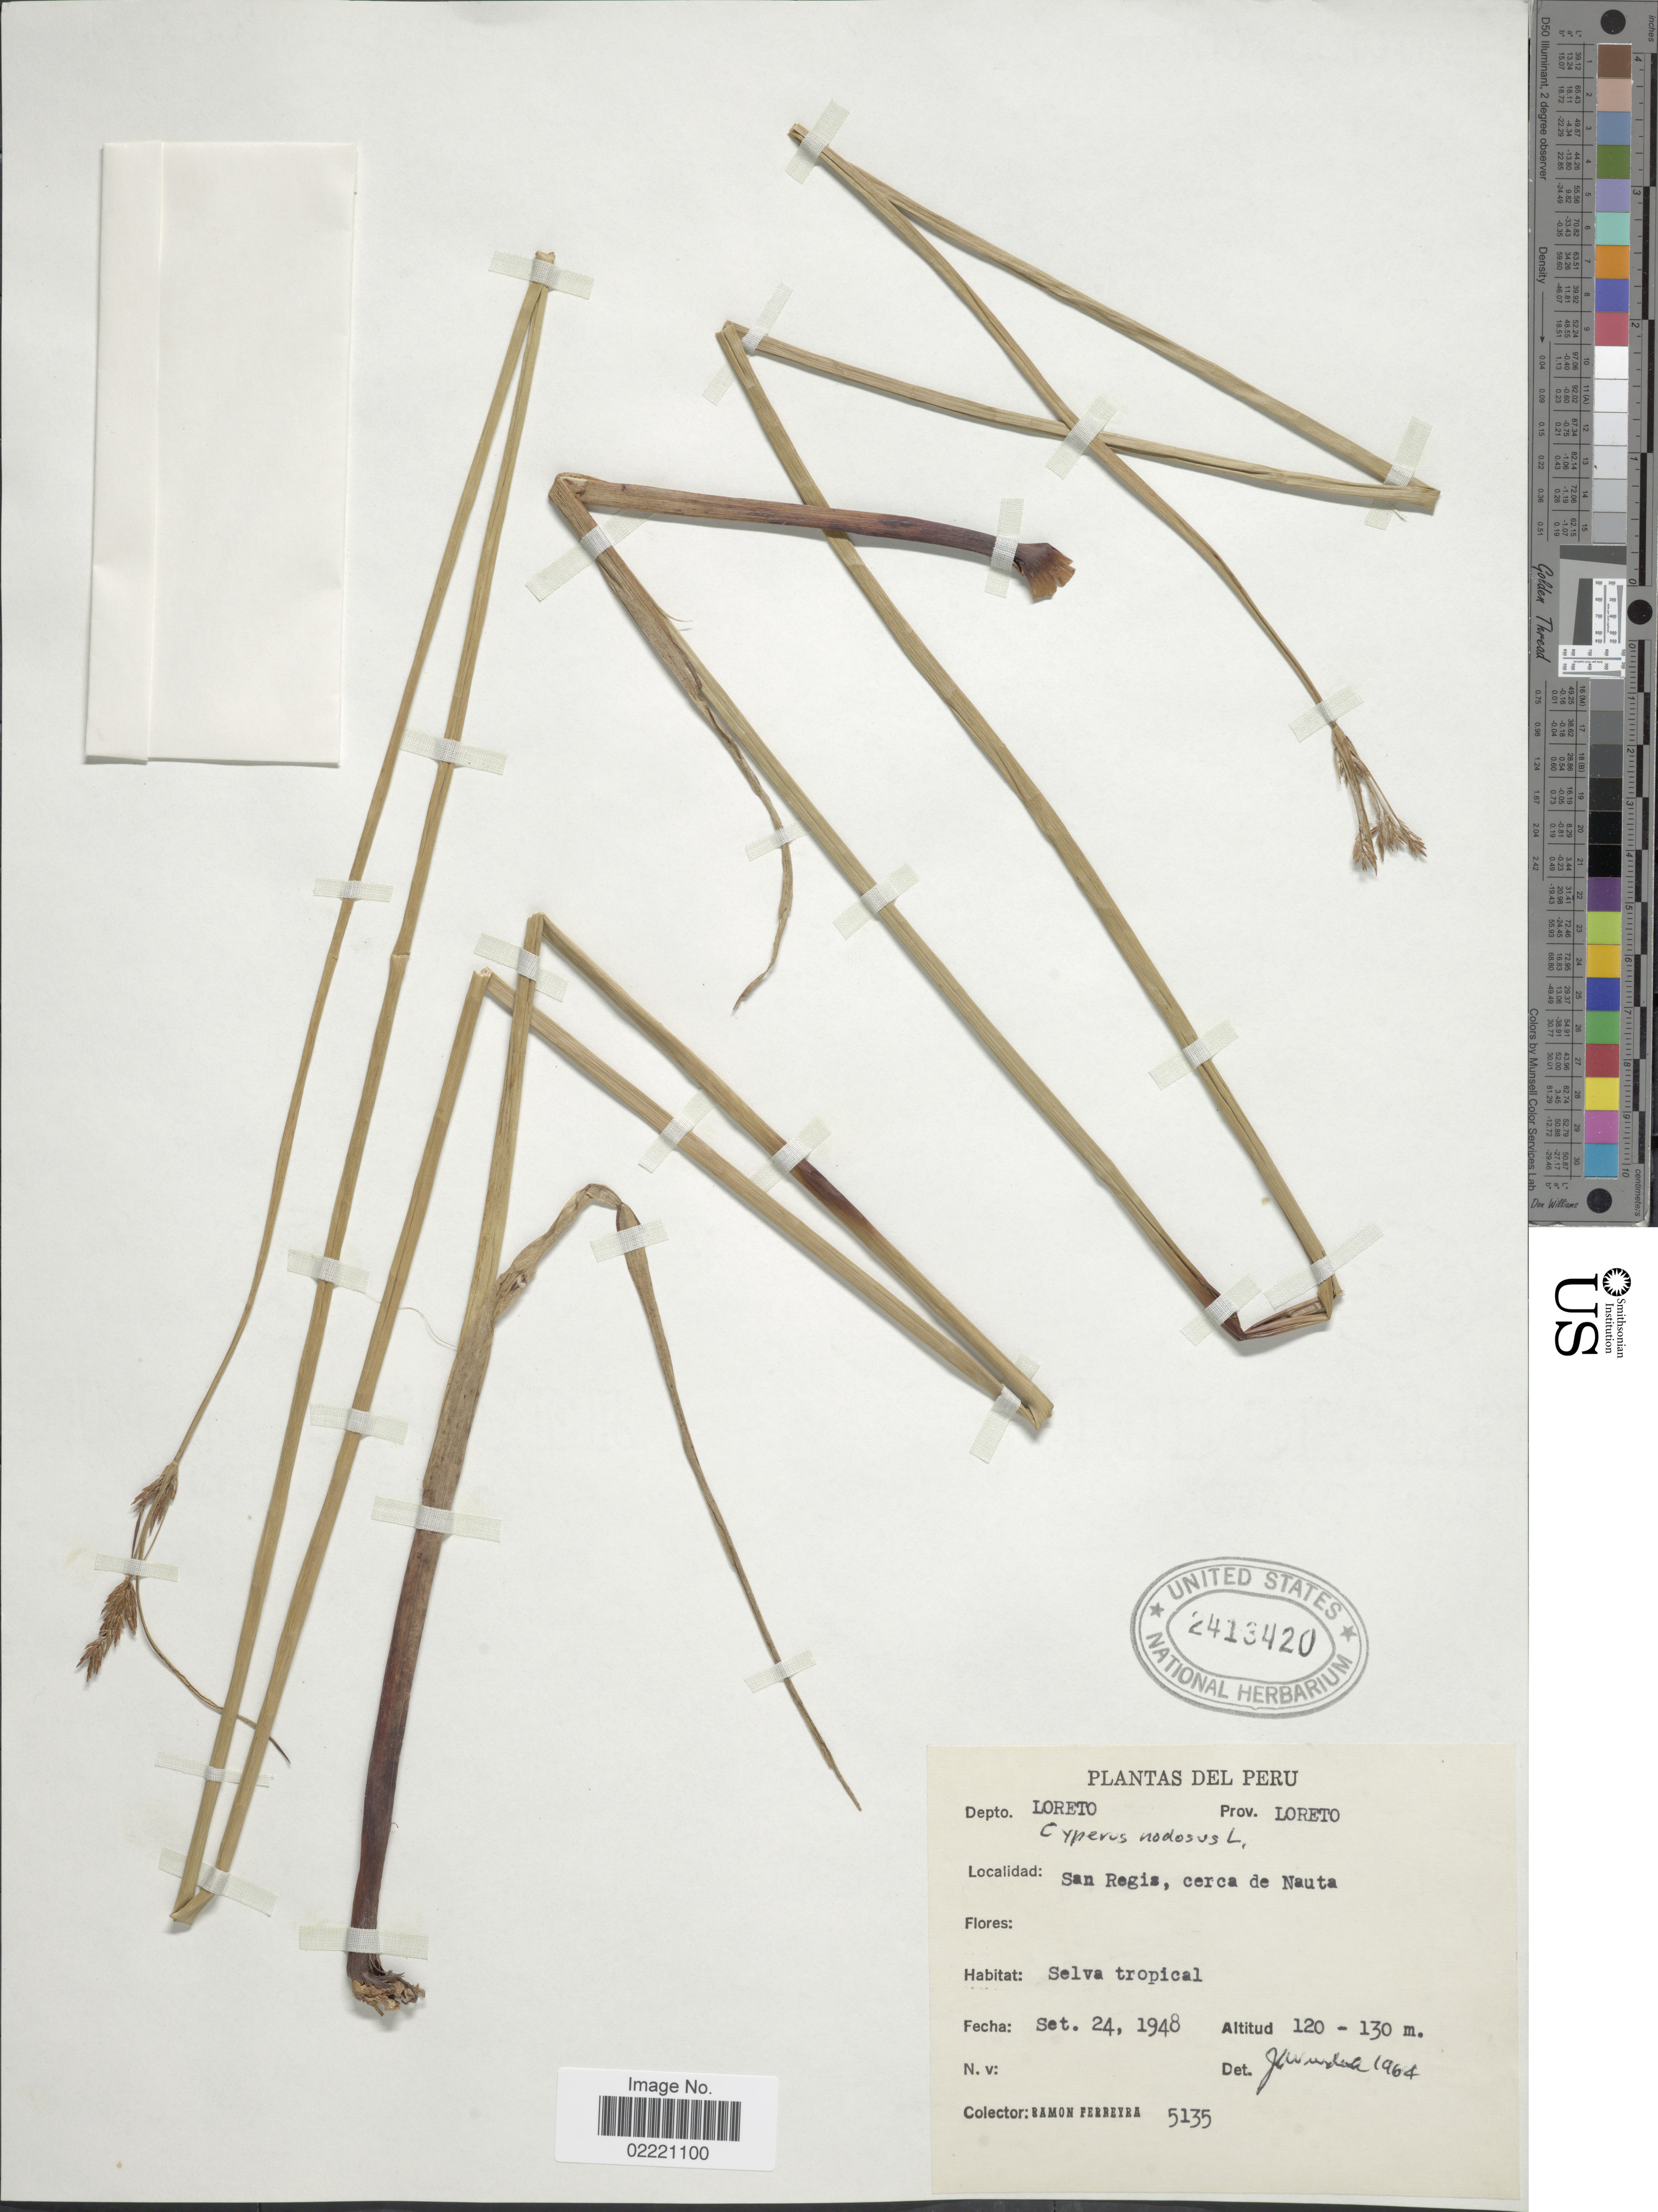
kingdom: Plantae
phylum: Tracheophyta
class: Liliopsida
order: Poales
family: Cyperaceae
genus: Cyperus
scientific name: Cyperus articulatus var. nodosus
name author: (Bonpl. ex Humb. & Willd.) Kük.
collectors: R. A. Ferreyra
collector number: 5135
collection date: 1948-09-24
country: Peru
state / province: Loreto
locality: Depto. Loreto, San Regis, cerca de Nauta, Selva tropical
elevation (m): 120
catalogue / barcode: US 2413420